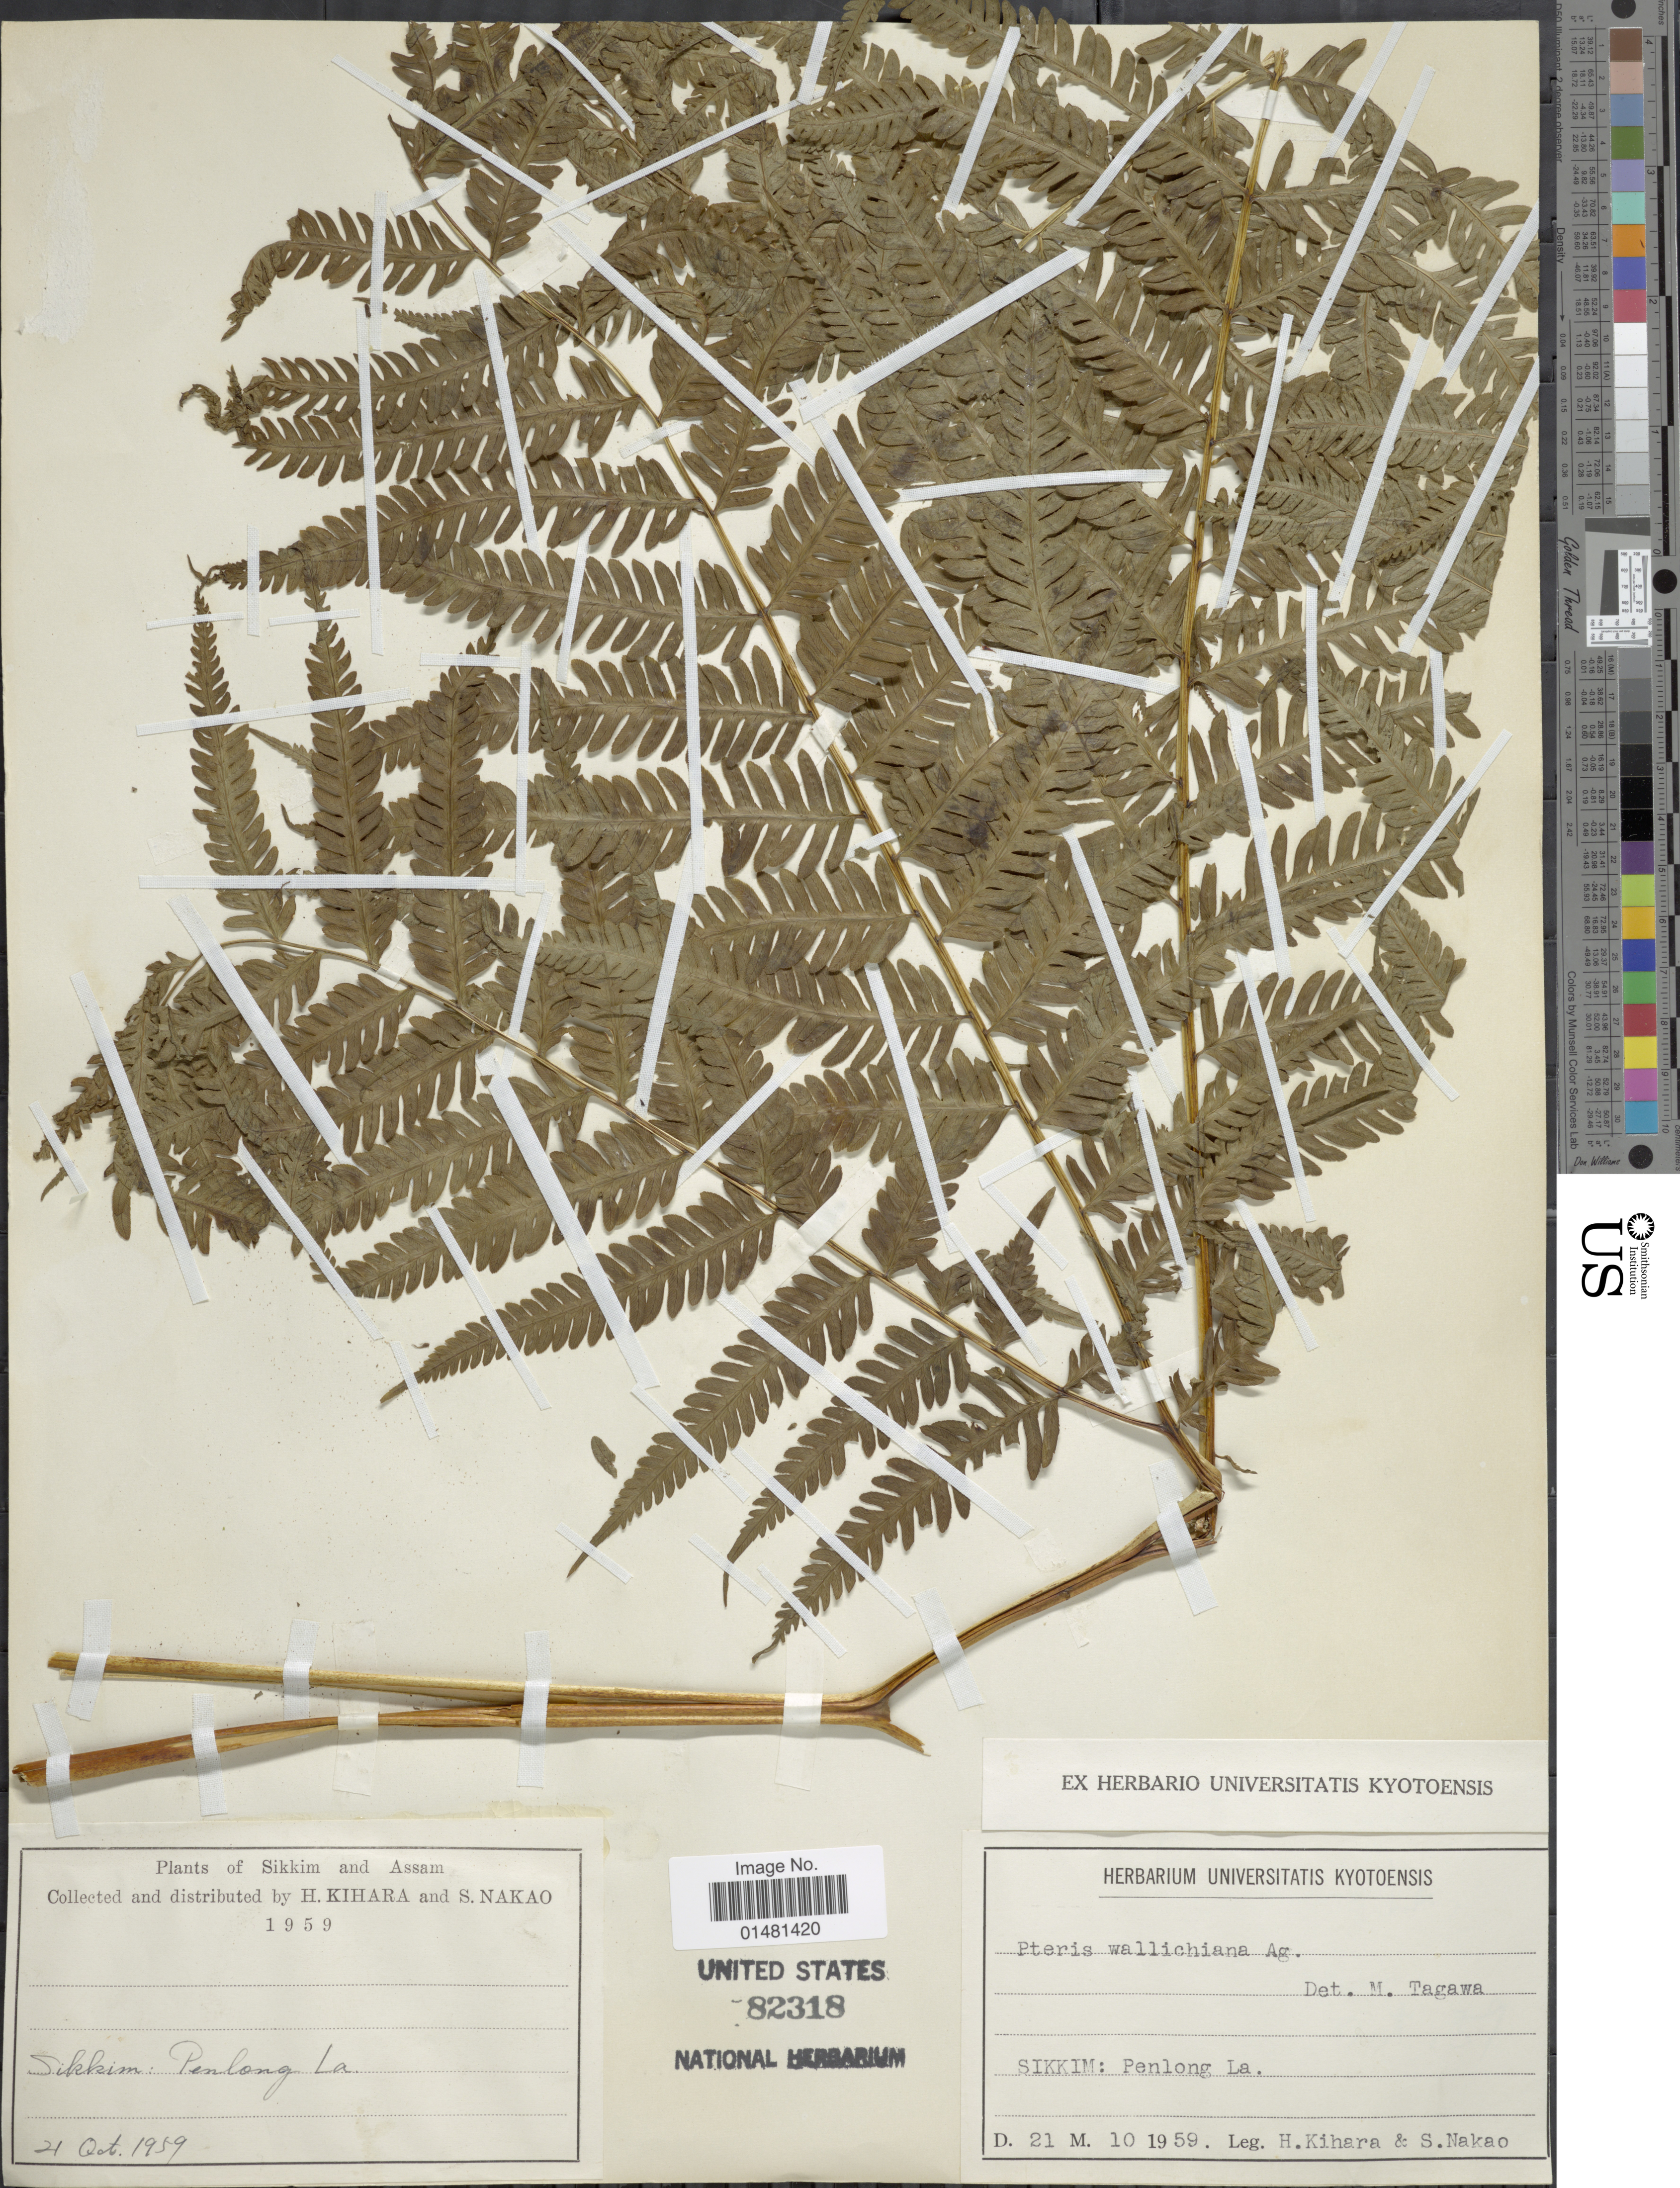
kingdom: Plantae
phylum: Tracheophyta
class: Polypodiopsida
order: Polypodiales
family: Pteridaceae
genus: Pteris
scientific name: Pteris wallichiana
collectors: R. Kihara & S. Nakao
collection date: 1959-10-21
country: India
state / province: Sikkim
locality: Penglong La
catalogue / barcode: US 82318